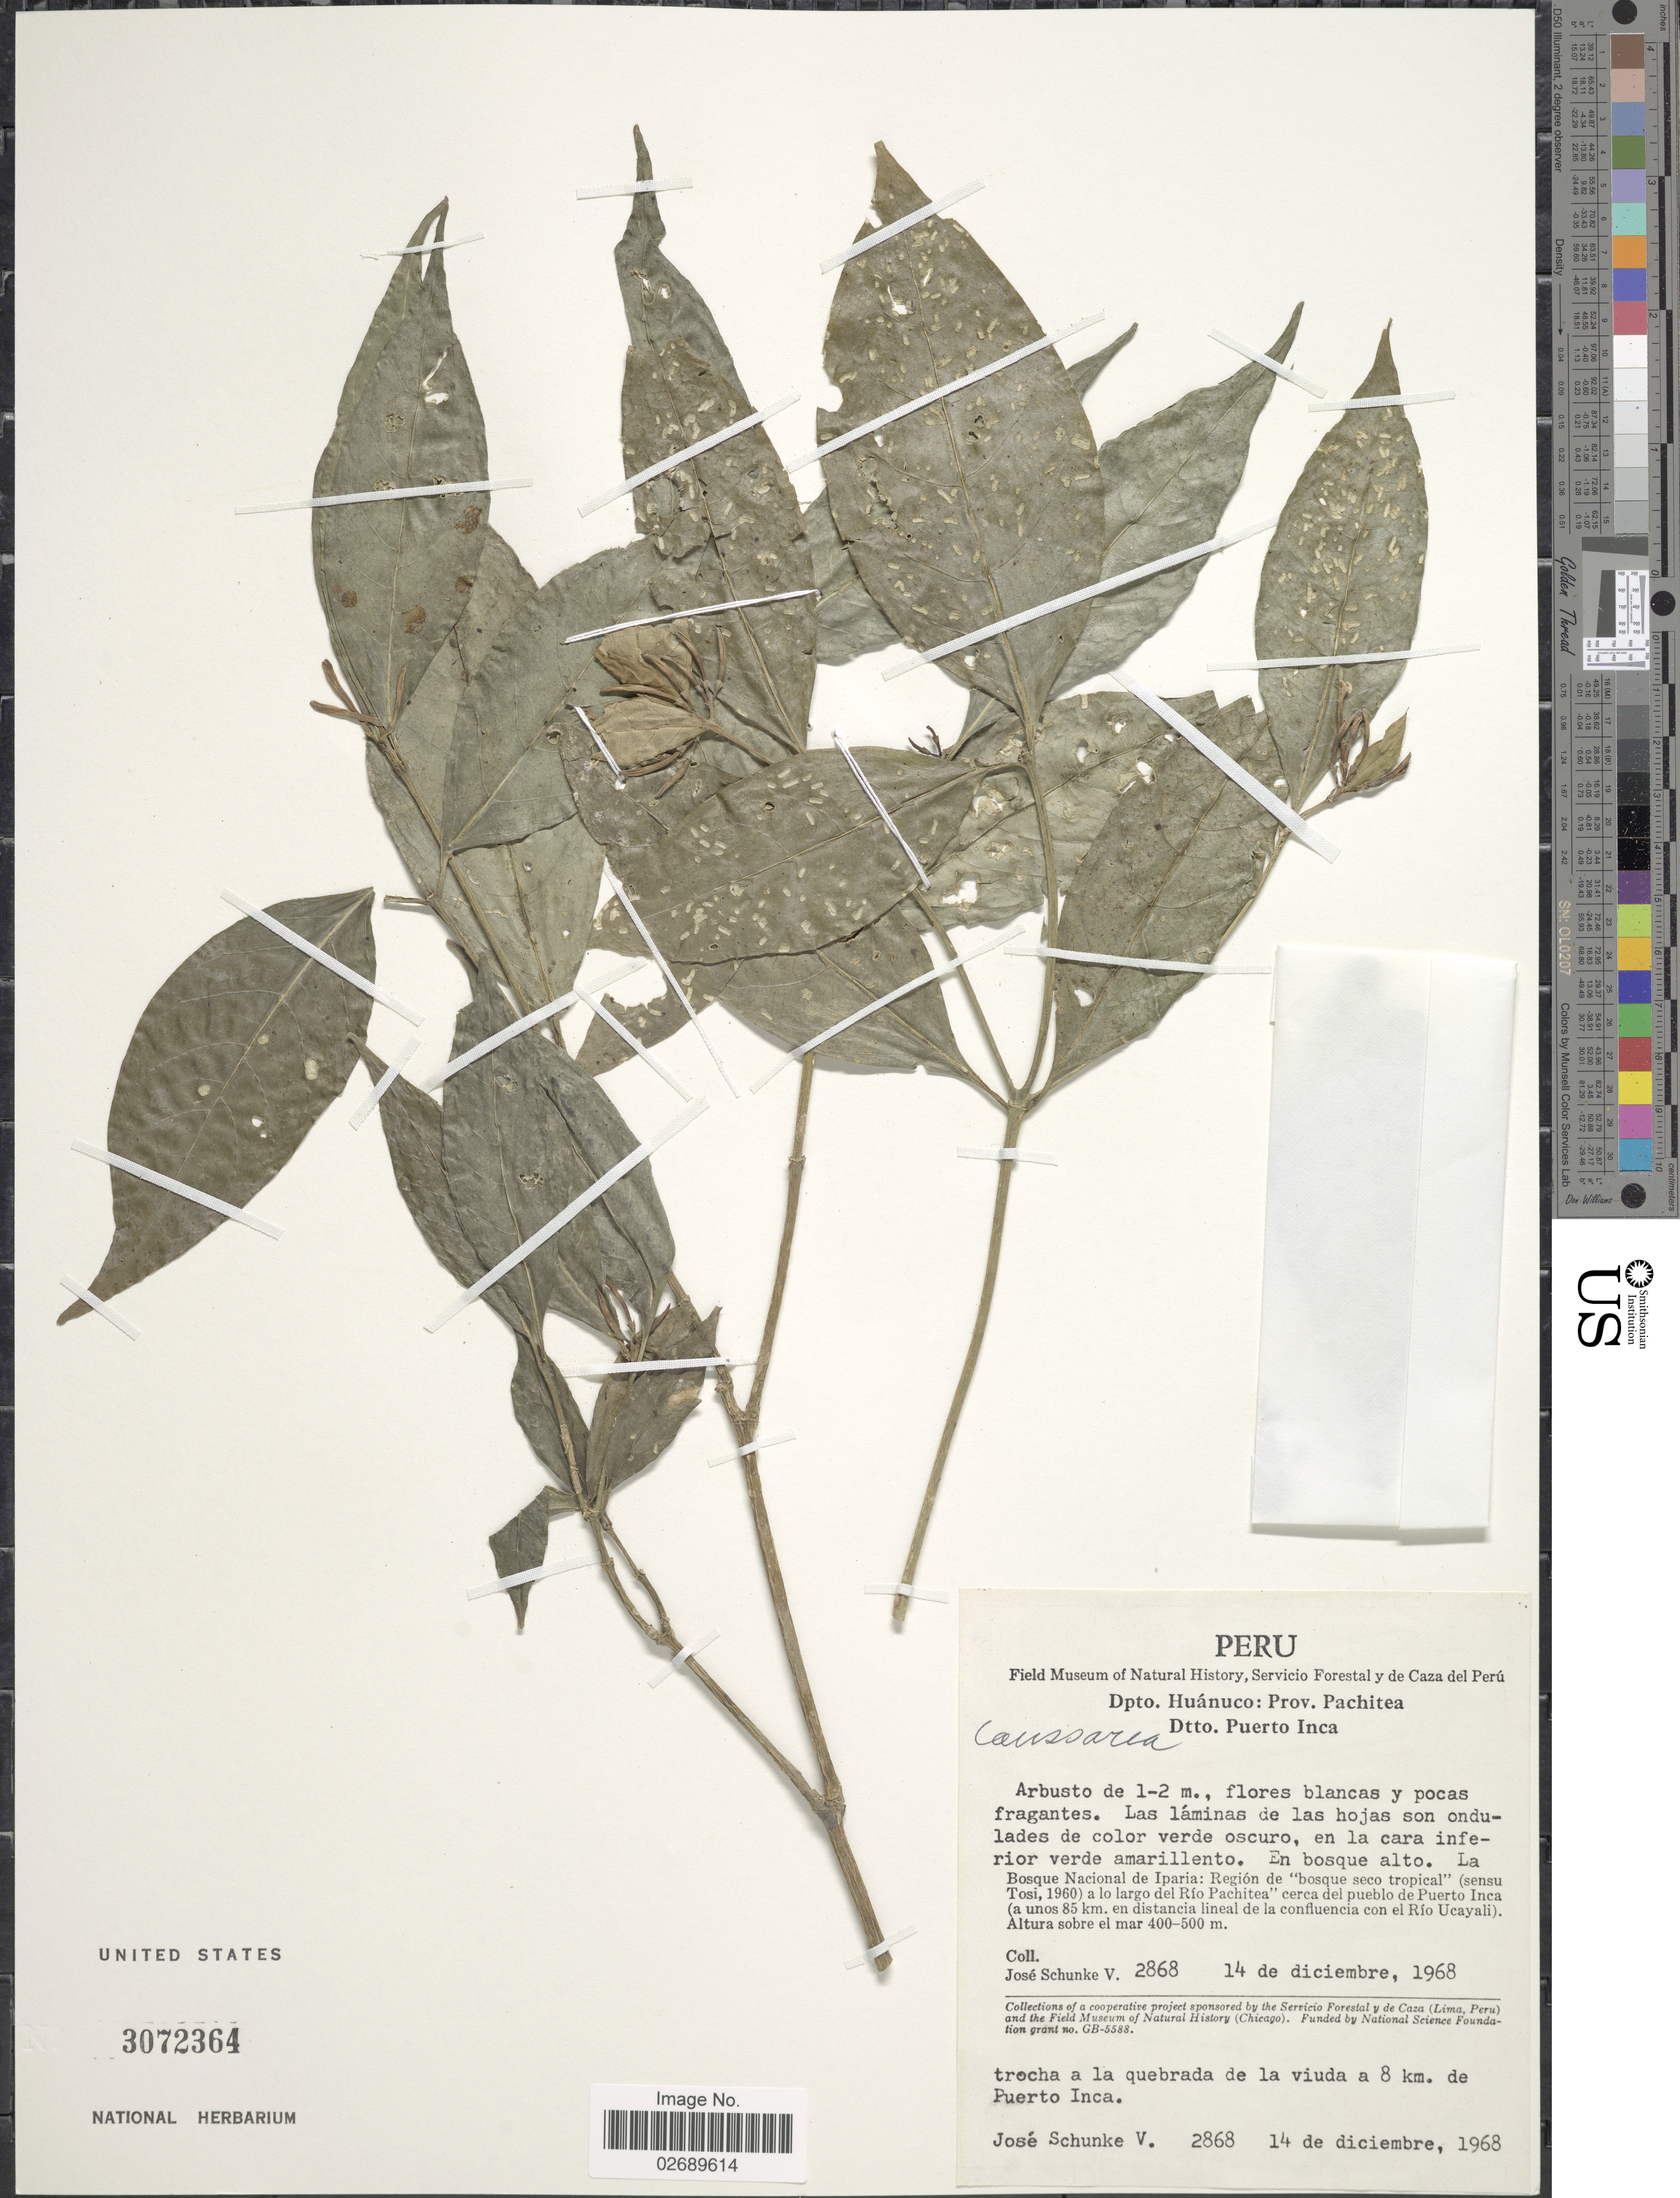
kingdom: Plantae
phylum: Tracheophyta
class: Magnoliopsida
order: Gentianales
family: Rubiaceae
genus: Coussarea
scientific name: Coussarea sp.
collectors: J. Schunke Vigo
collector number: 2868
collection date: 1968-12-14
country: Peru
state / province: Huánuco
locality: Prov. Pachitea. Dtto. Puerto Inca. Bosque Nacional de Iparia: Region de "bosque seco tropical" (sensu Tosi, 1960) a lo largo del Rio Pachitea cerca del pueblo de Puerto Inca (a unos 85 km. en distancia lineal de la confluencia con el Rio Ucayali)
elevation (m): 400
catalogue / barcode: US 3072364